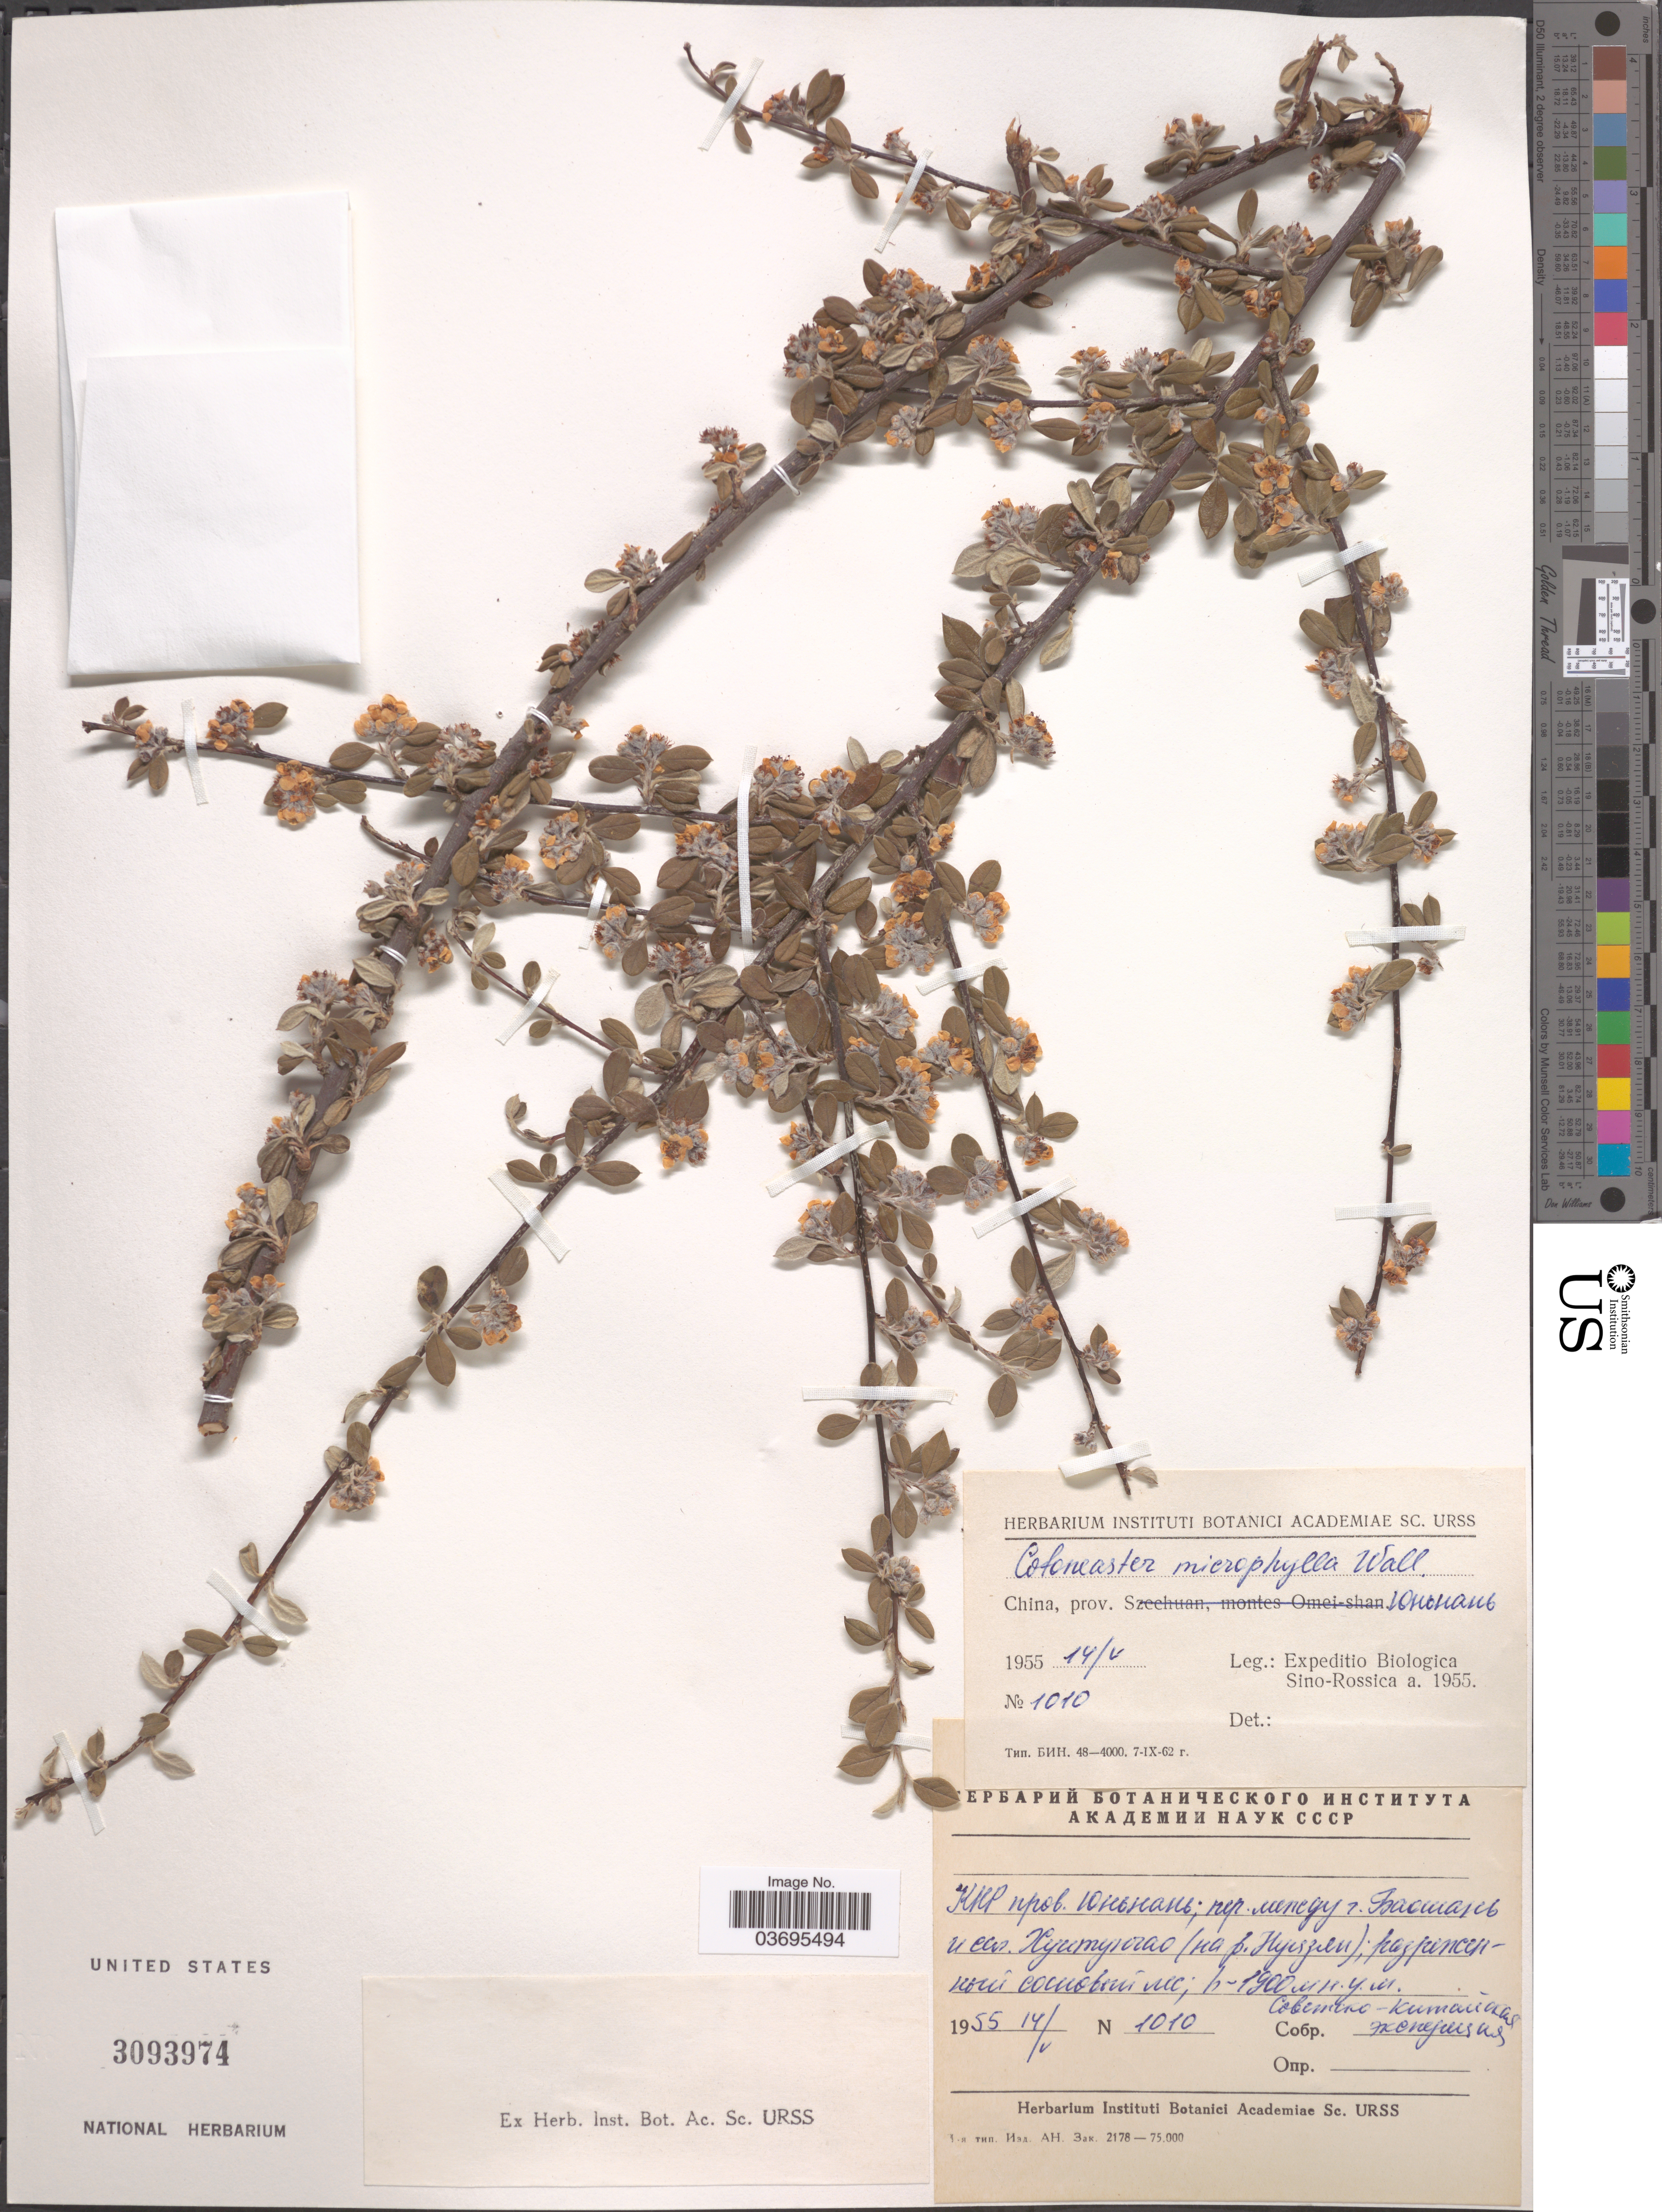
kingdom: Plantae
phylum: Tracheophyta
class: Magnoliopsida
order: Rosales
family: Rosaceae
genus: Cotoneaster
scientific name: Cotoneaster microphyllus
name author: Wall ex Lindl.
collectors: Expeditio Biologica Sino-Rossica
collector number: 1010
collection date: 1955-05-14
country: China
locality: Prov. Huohant [interpreted].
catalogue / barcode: US 3093974